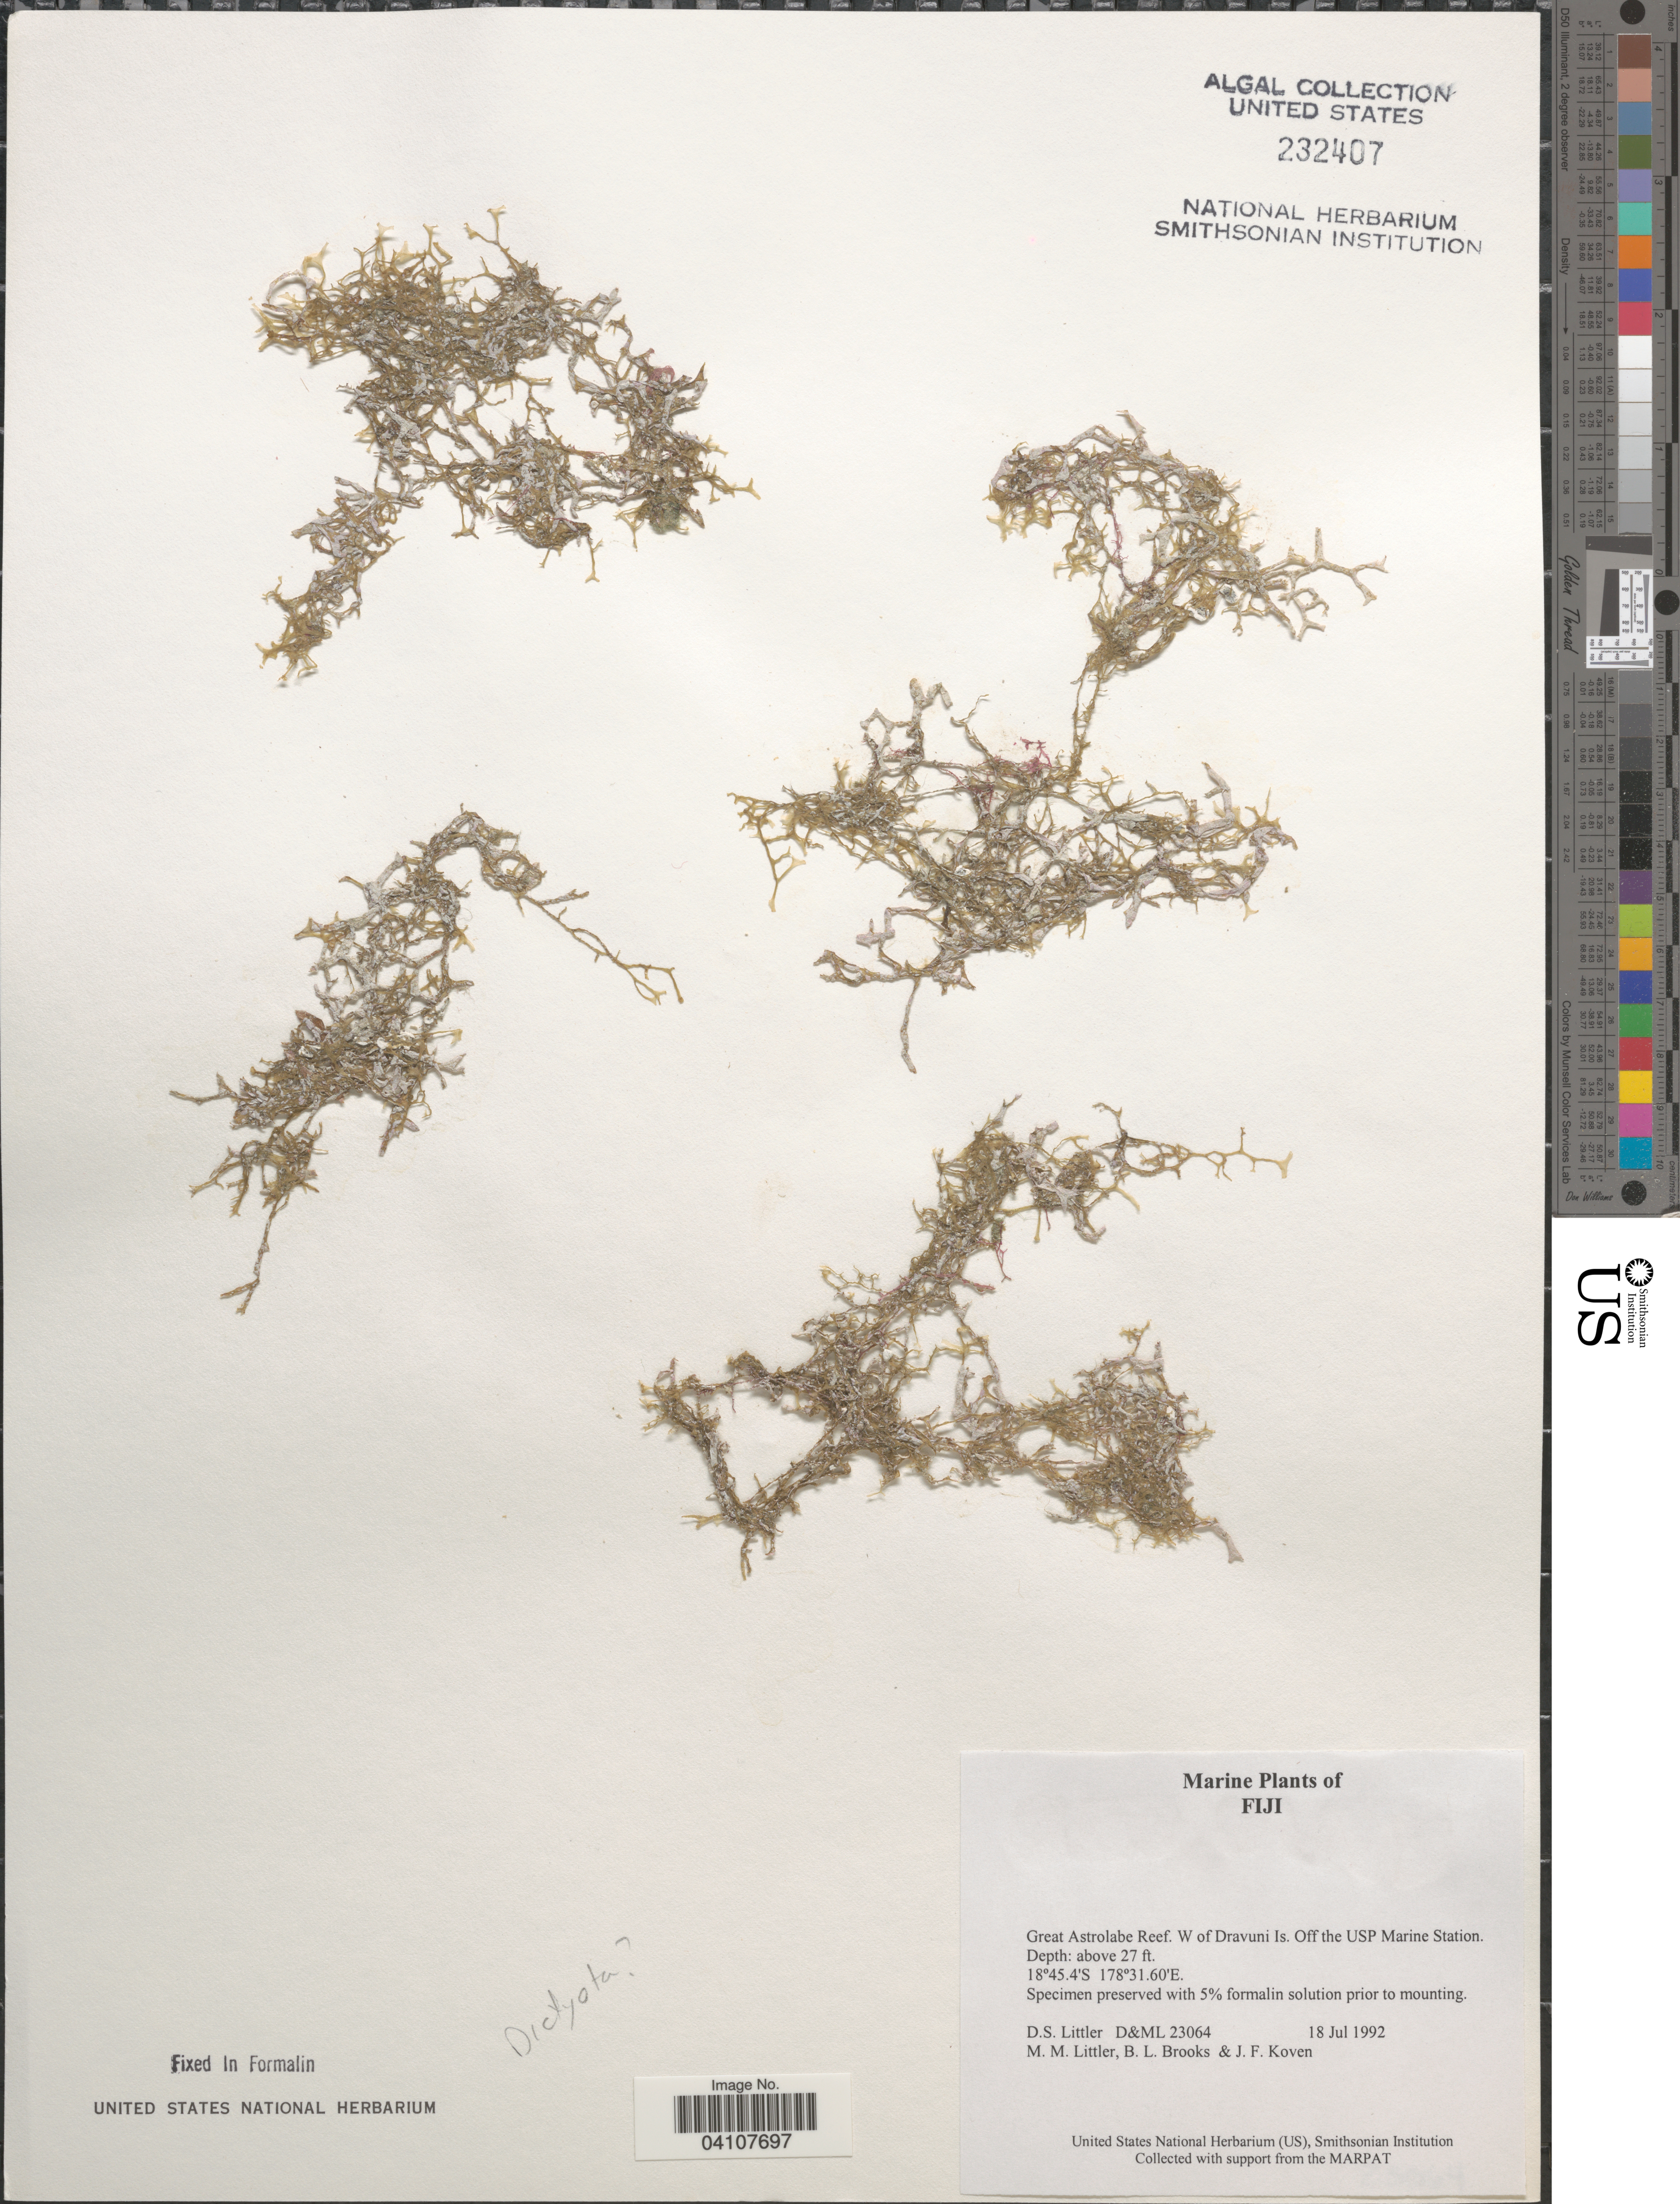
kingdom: Chromista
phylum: Ochrophyta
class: Phaeophyceae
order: Dictyotales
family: Dictyotaceae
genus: Dictyota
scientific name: Dictyota sp.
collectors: D. S. Littler, B. Brooks & J. Koven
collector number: D&ML23064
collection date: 1992-07-18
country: Fiji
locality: Great Astrolabe Reef. W of Dravuni Is. Off the USP Marine Station.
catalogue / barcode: US 232407